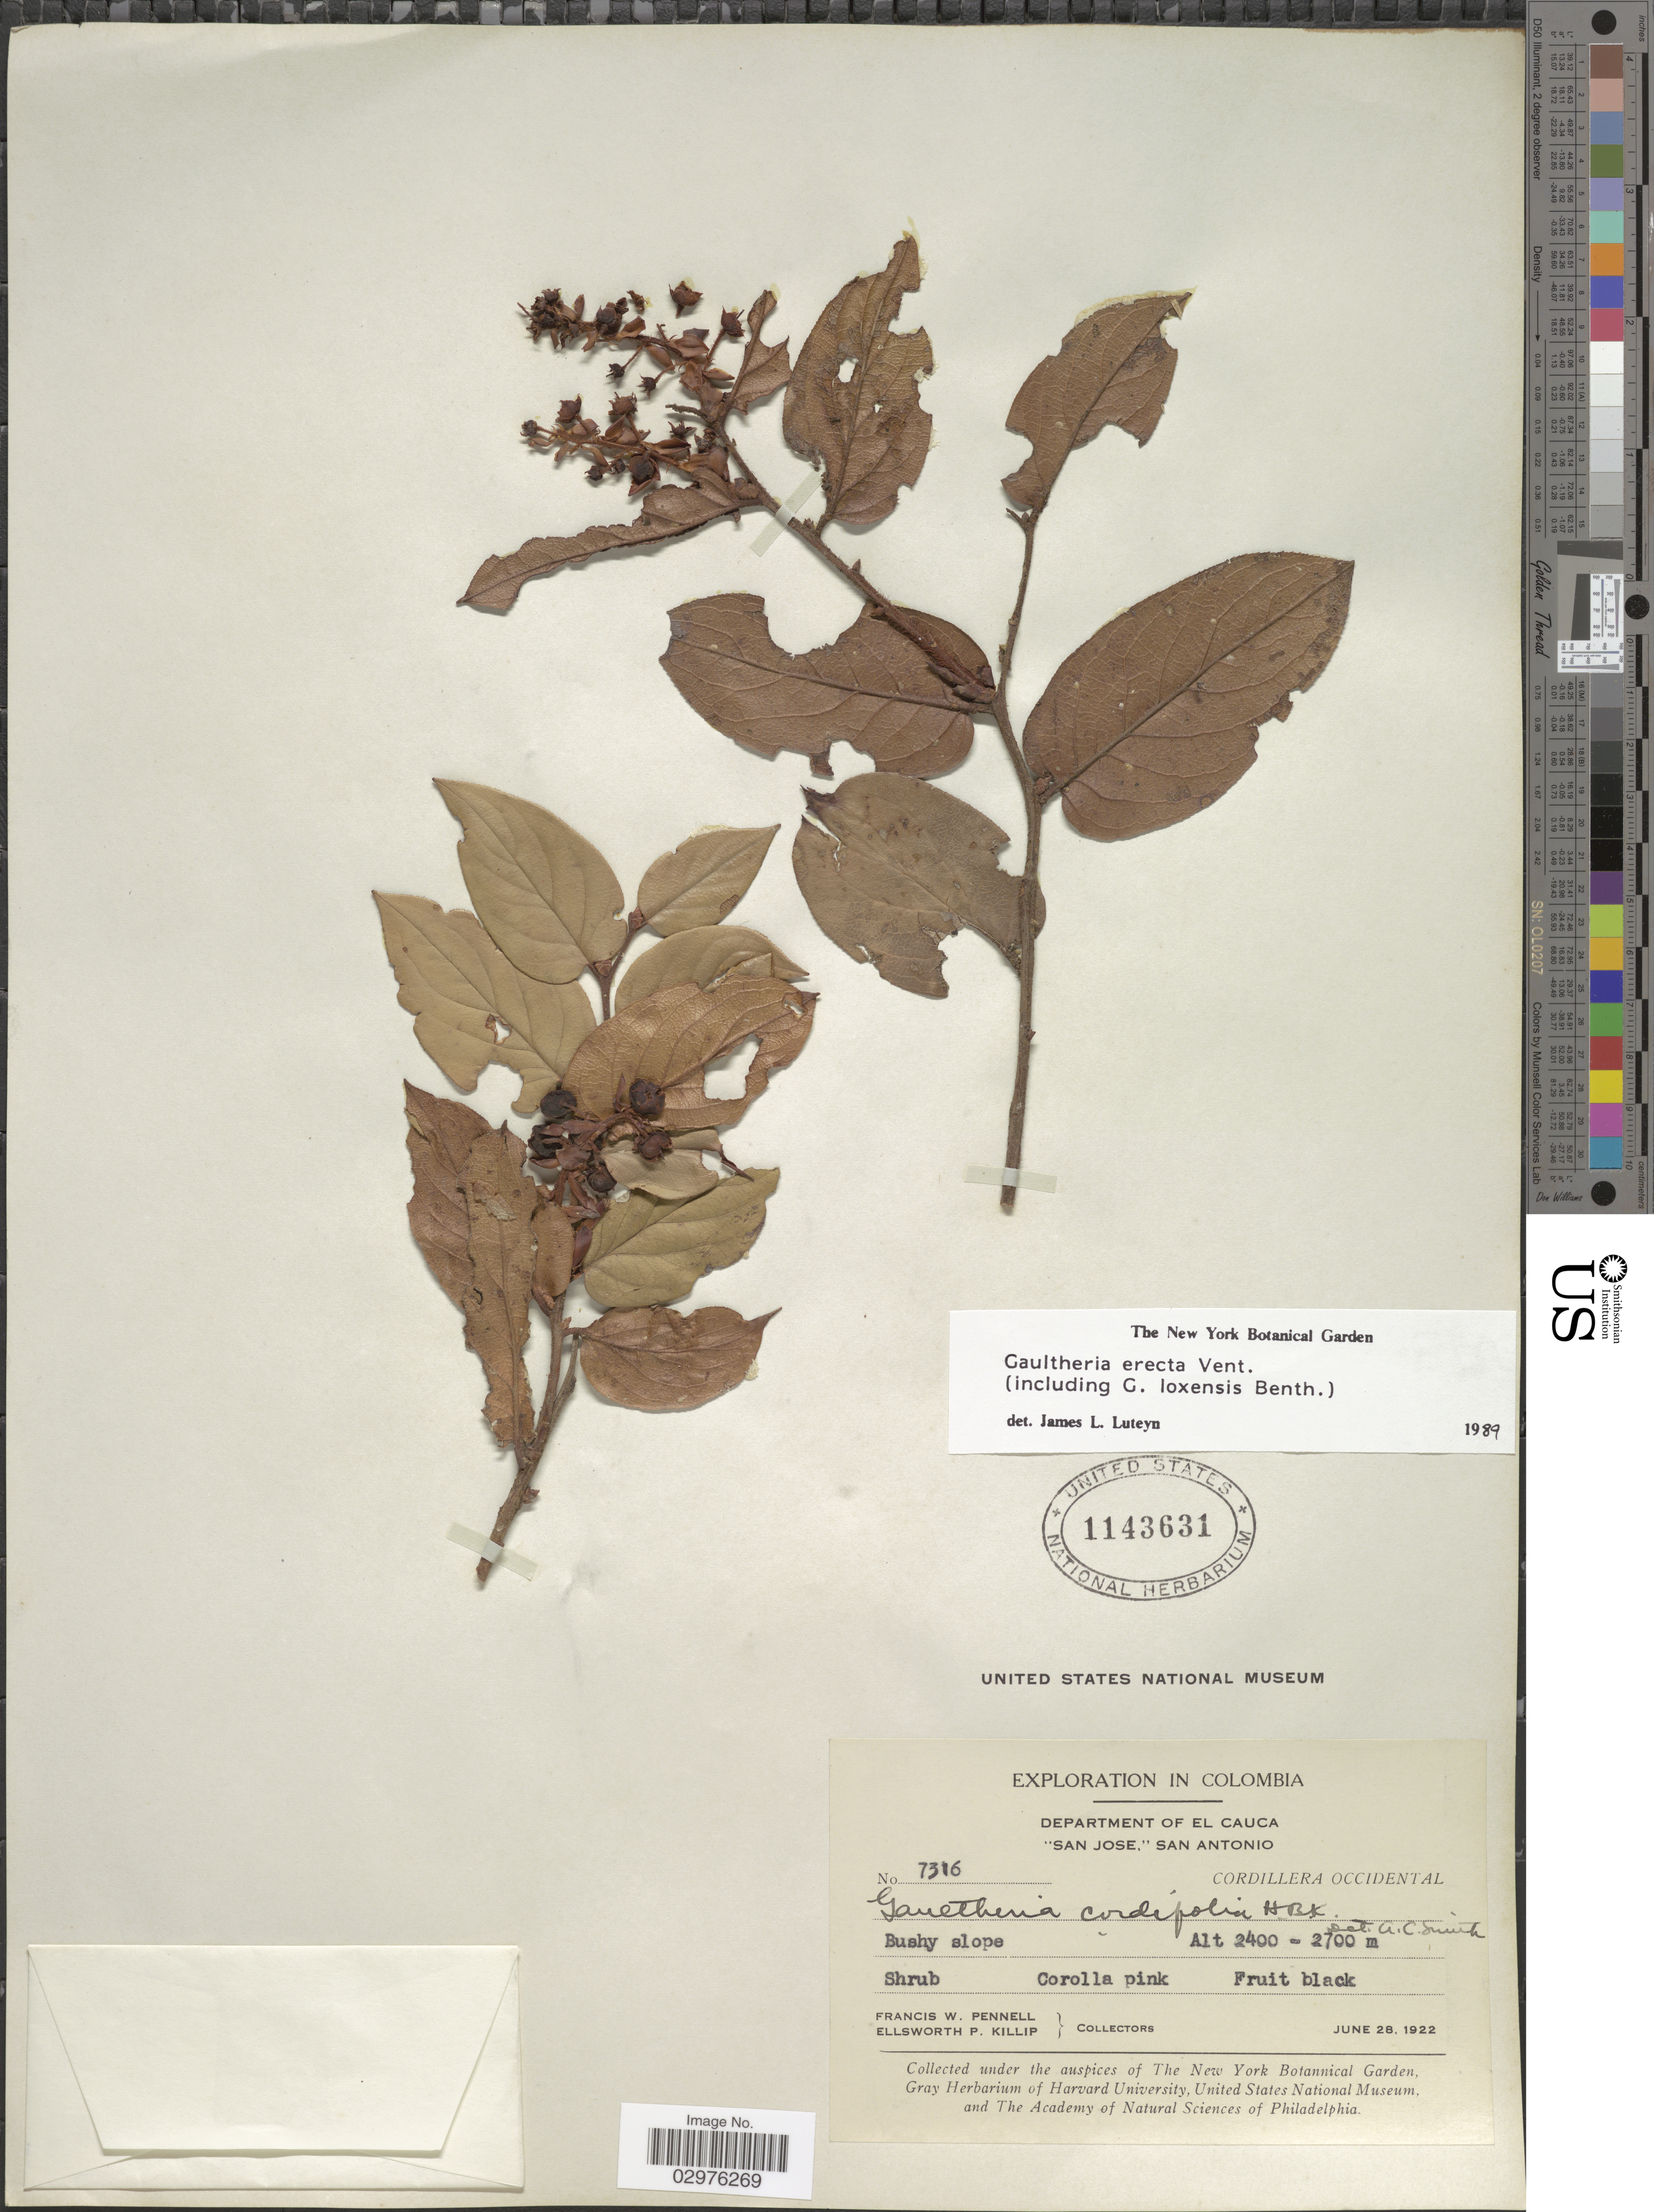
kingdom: Plantae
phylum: Tracheophyta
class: Magnoliopsida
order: Ericales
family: Ericaceae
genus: Gaultheria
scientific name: Gaultheria erecta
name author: Vent.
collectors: F. W. Pennell & E. P. Killip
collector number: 7316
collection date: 1922-06-28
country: Colombia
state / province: Cauca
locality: Department of El Cauca. "San Jose," San Antonio. Cordillera Occidental.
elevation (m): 2400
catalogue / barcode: US 1143631